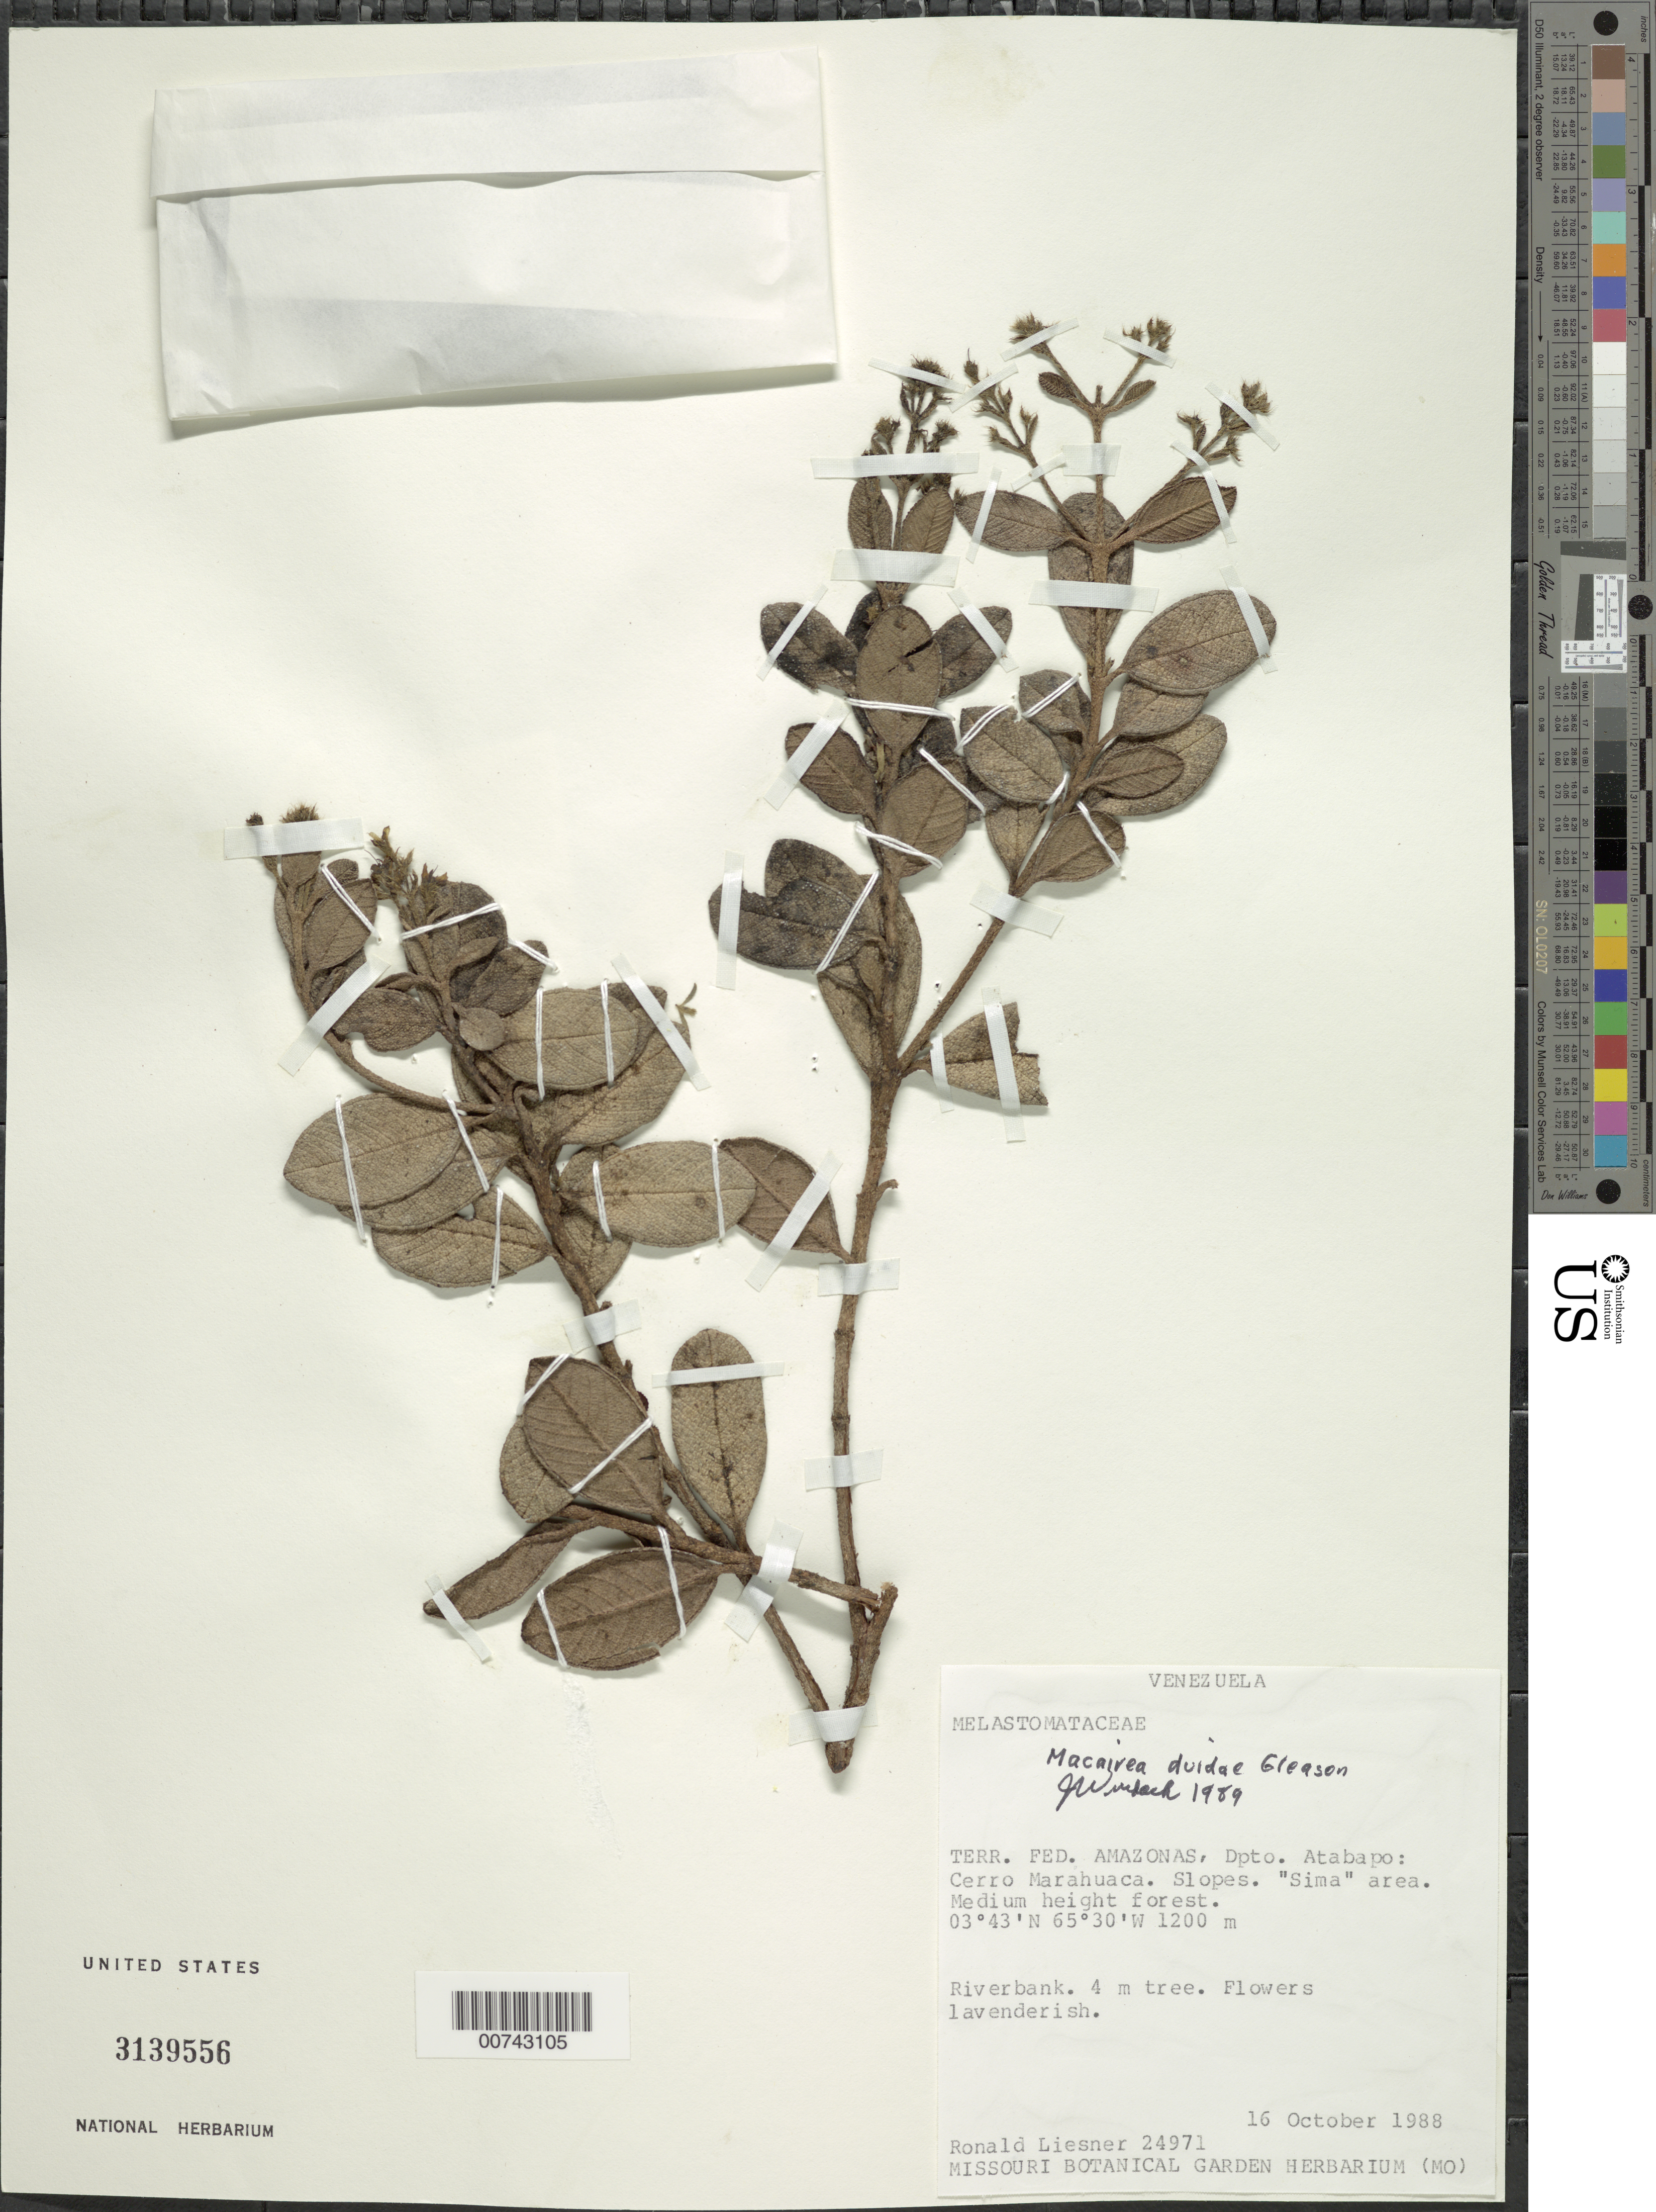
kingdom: Plantae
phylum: Tracheophyta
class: Magnoliopsida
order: Myrtales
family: Melastomataceae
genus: Macairea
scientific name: Macairea duidae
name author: Gleason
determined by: Wurdack, John J., (US), US (UNITED STATES)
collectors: R. L. Liesner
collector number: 24971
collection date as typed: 16-Oct-88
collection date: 1988-10-16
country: Venezuela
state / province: Amazonas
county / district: Atabapo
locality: Cerro Marahuaca, "Sima" area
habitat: Riverbank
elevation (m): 1200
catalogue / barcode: US 3139556